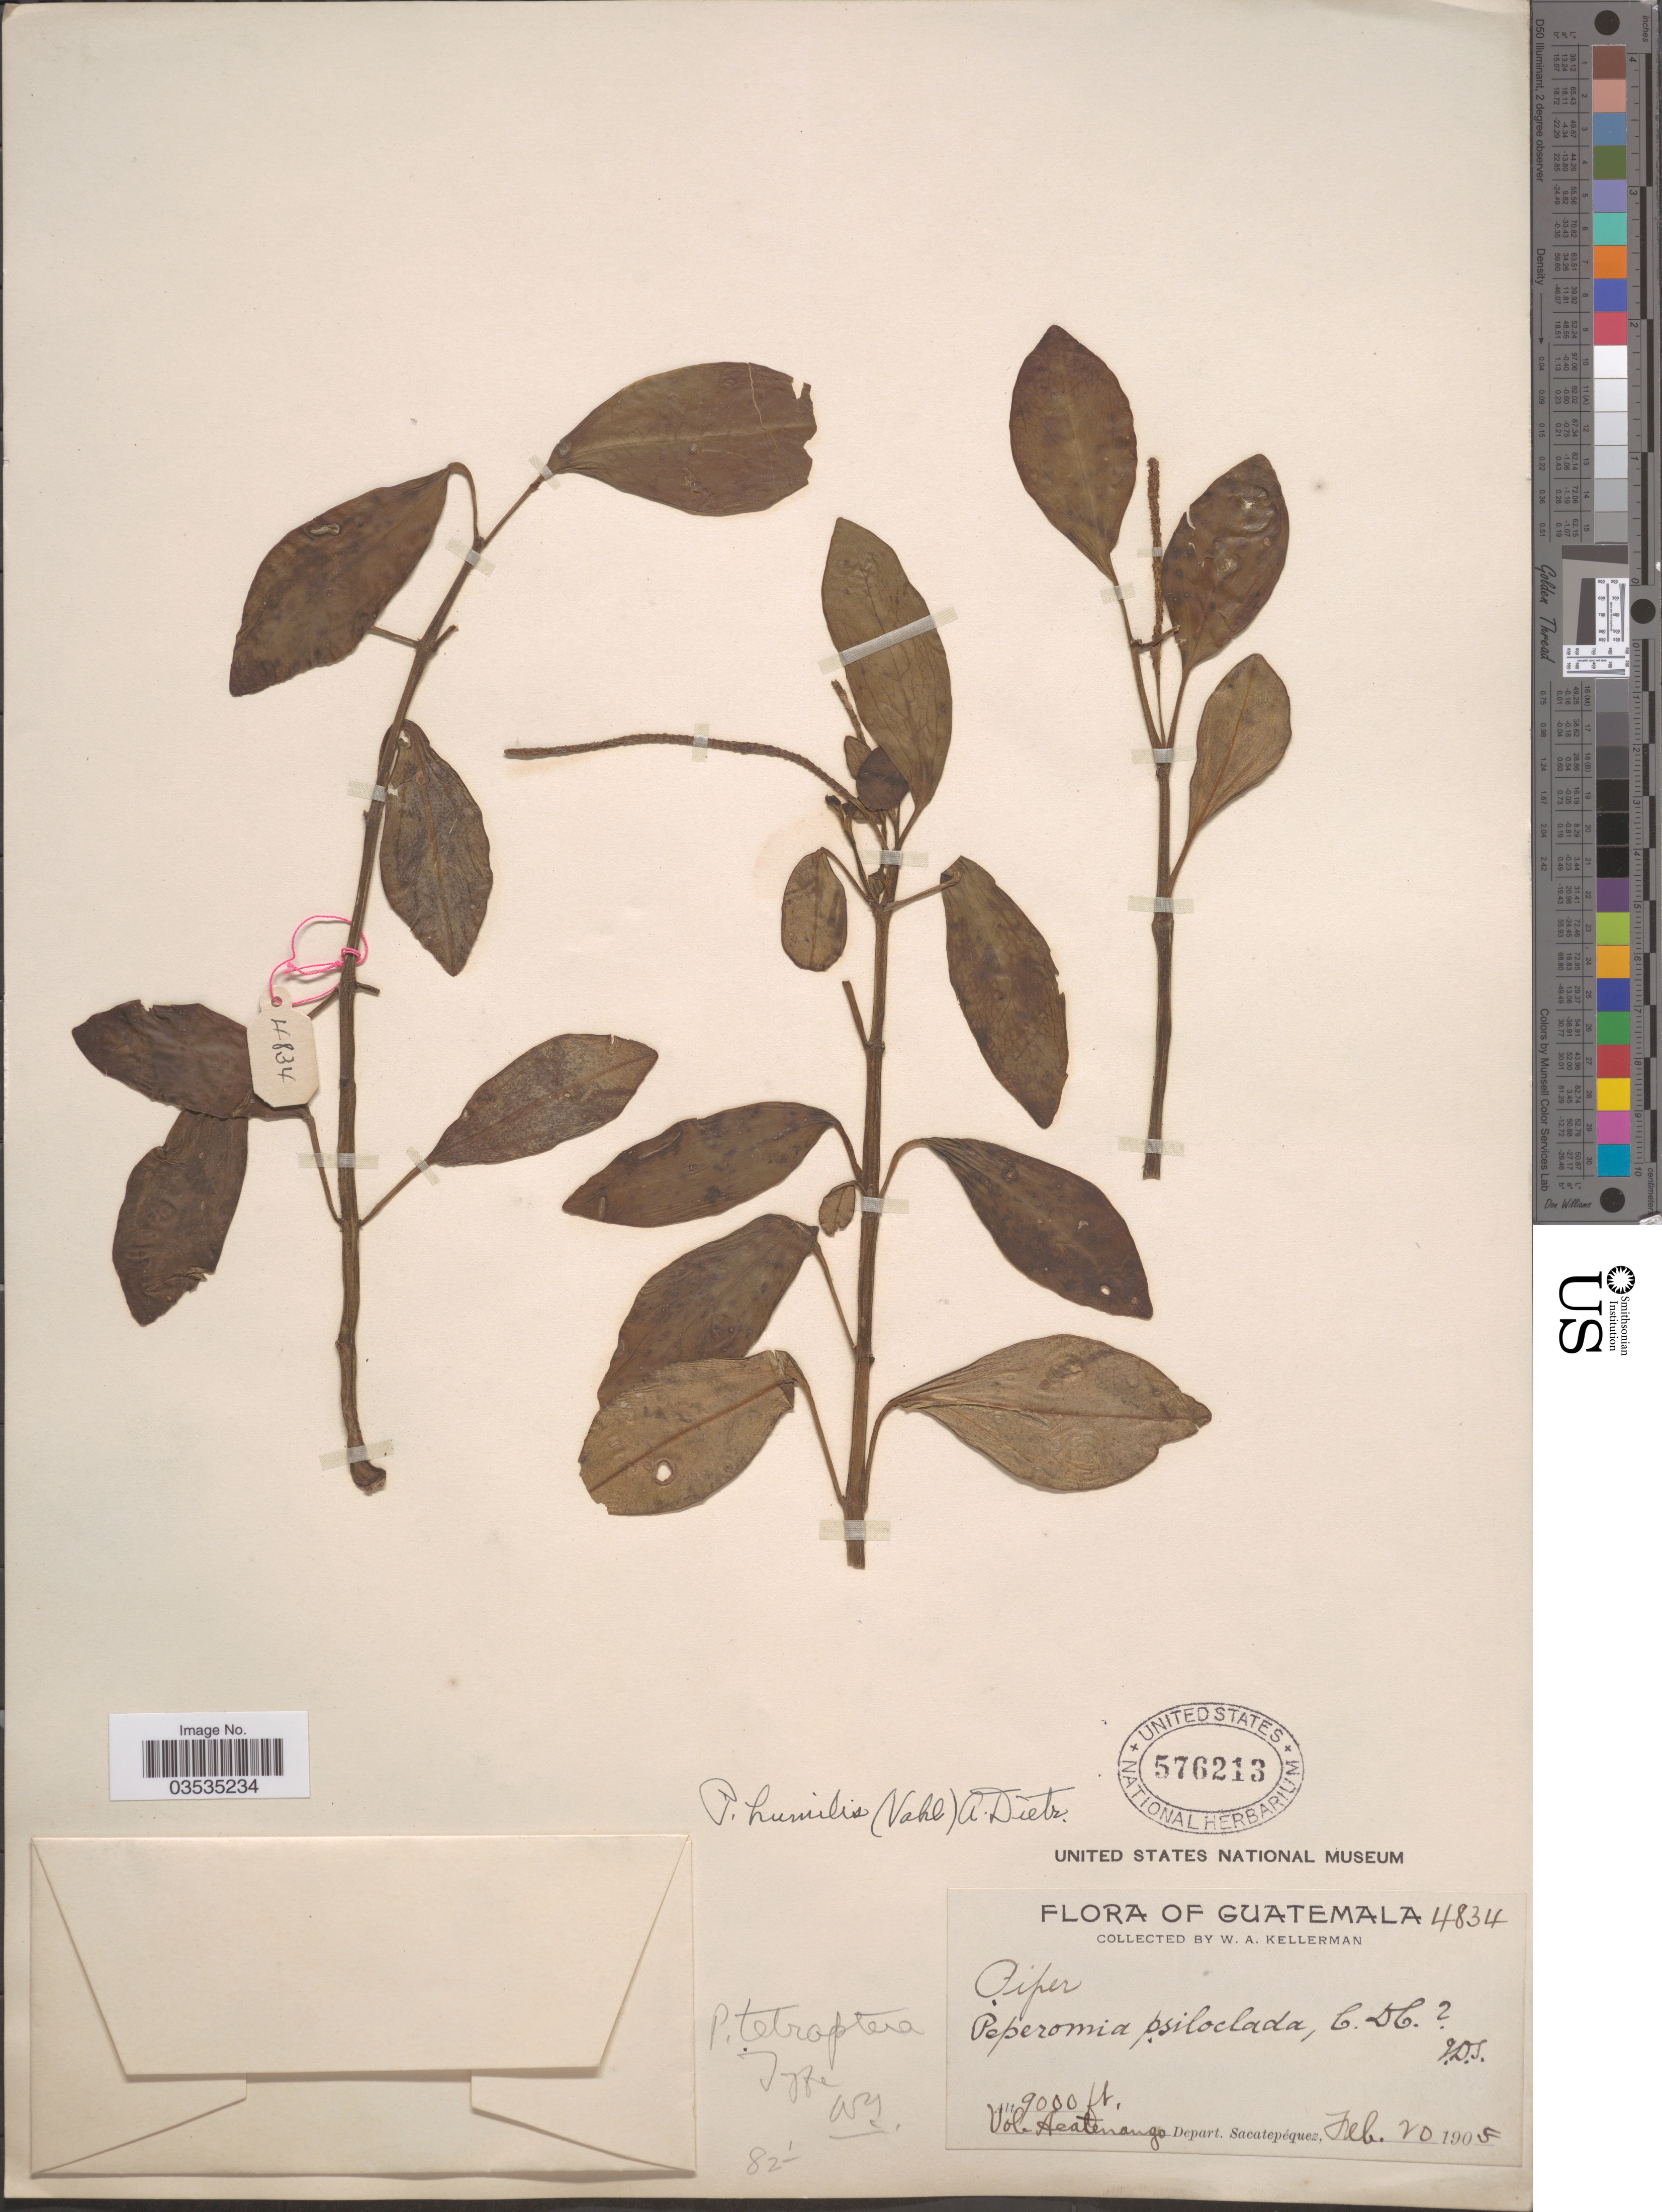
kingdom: Plantae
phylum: Tracheophyta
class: Magnoliopsida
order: Piperales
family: Piperaceae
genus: Peperomia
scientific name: Peperomia obovalifolia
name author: Callejas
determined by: Jiménez, José Estaban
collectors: W. Kellerman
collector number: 4834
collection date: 1905-02-20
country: Guatemala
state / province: Sacatepequez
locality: Vol. Acatenango. Deptart. Sacatepéquez.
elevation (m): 2743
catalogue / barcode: US 576213